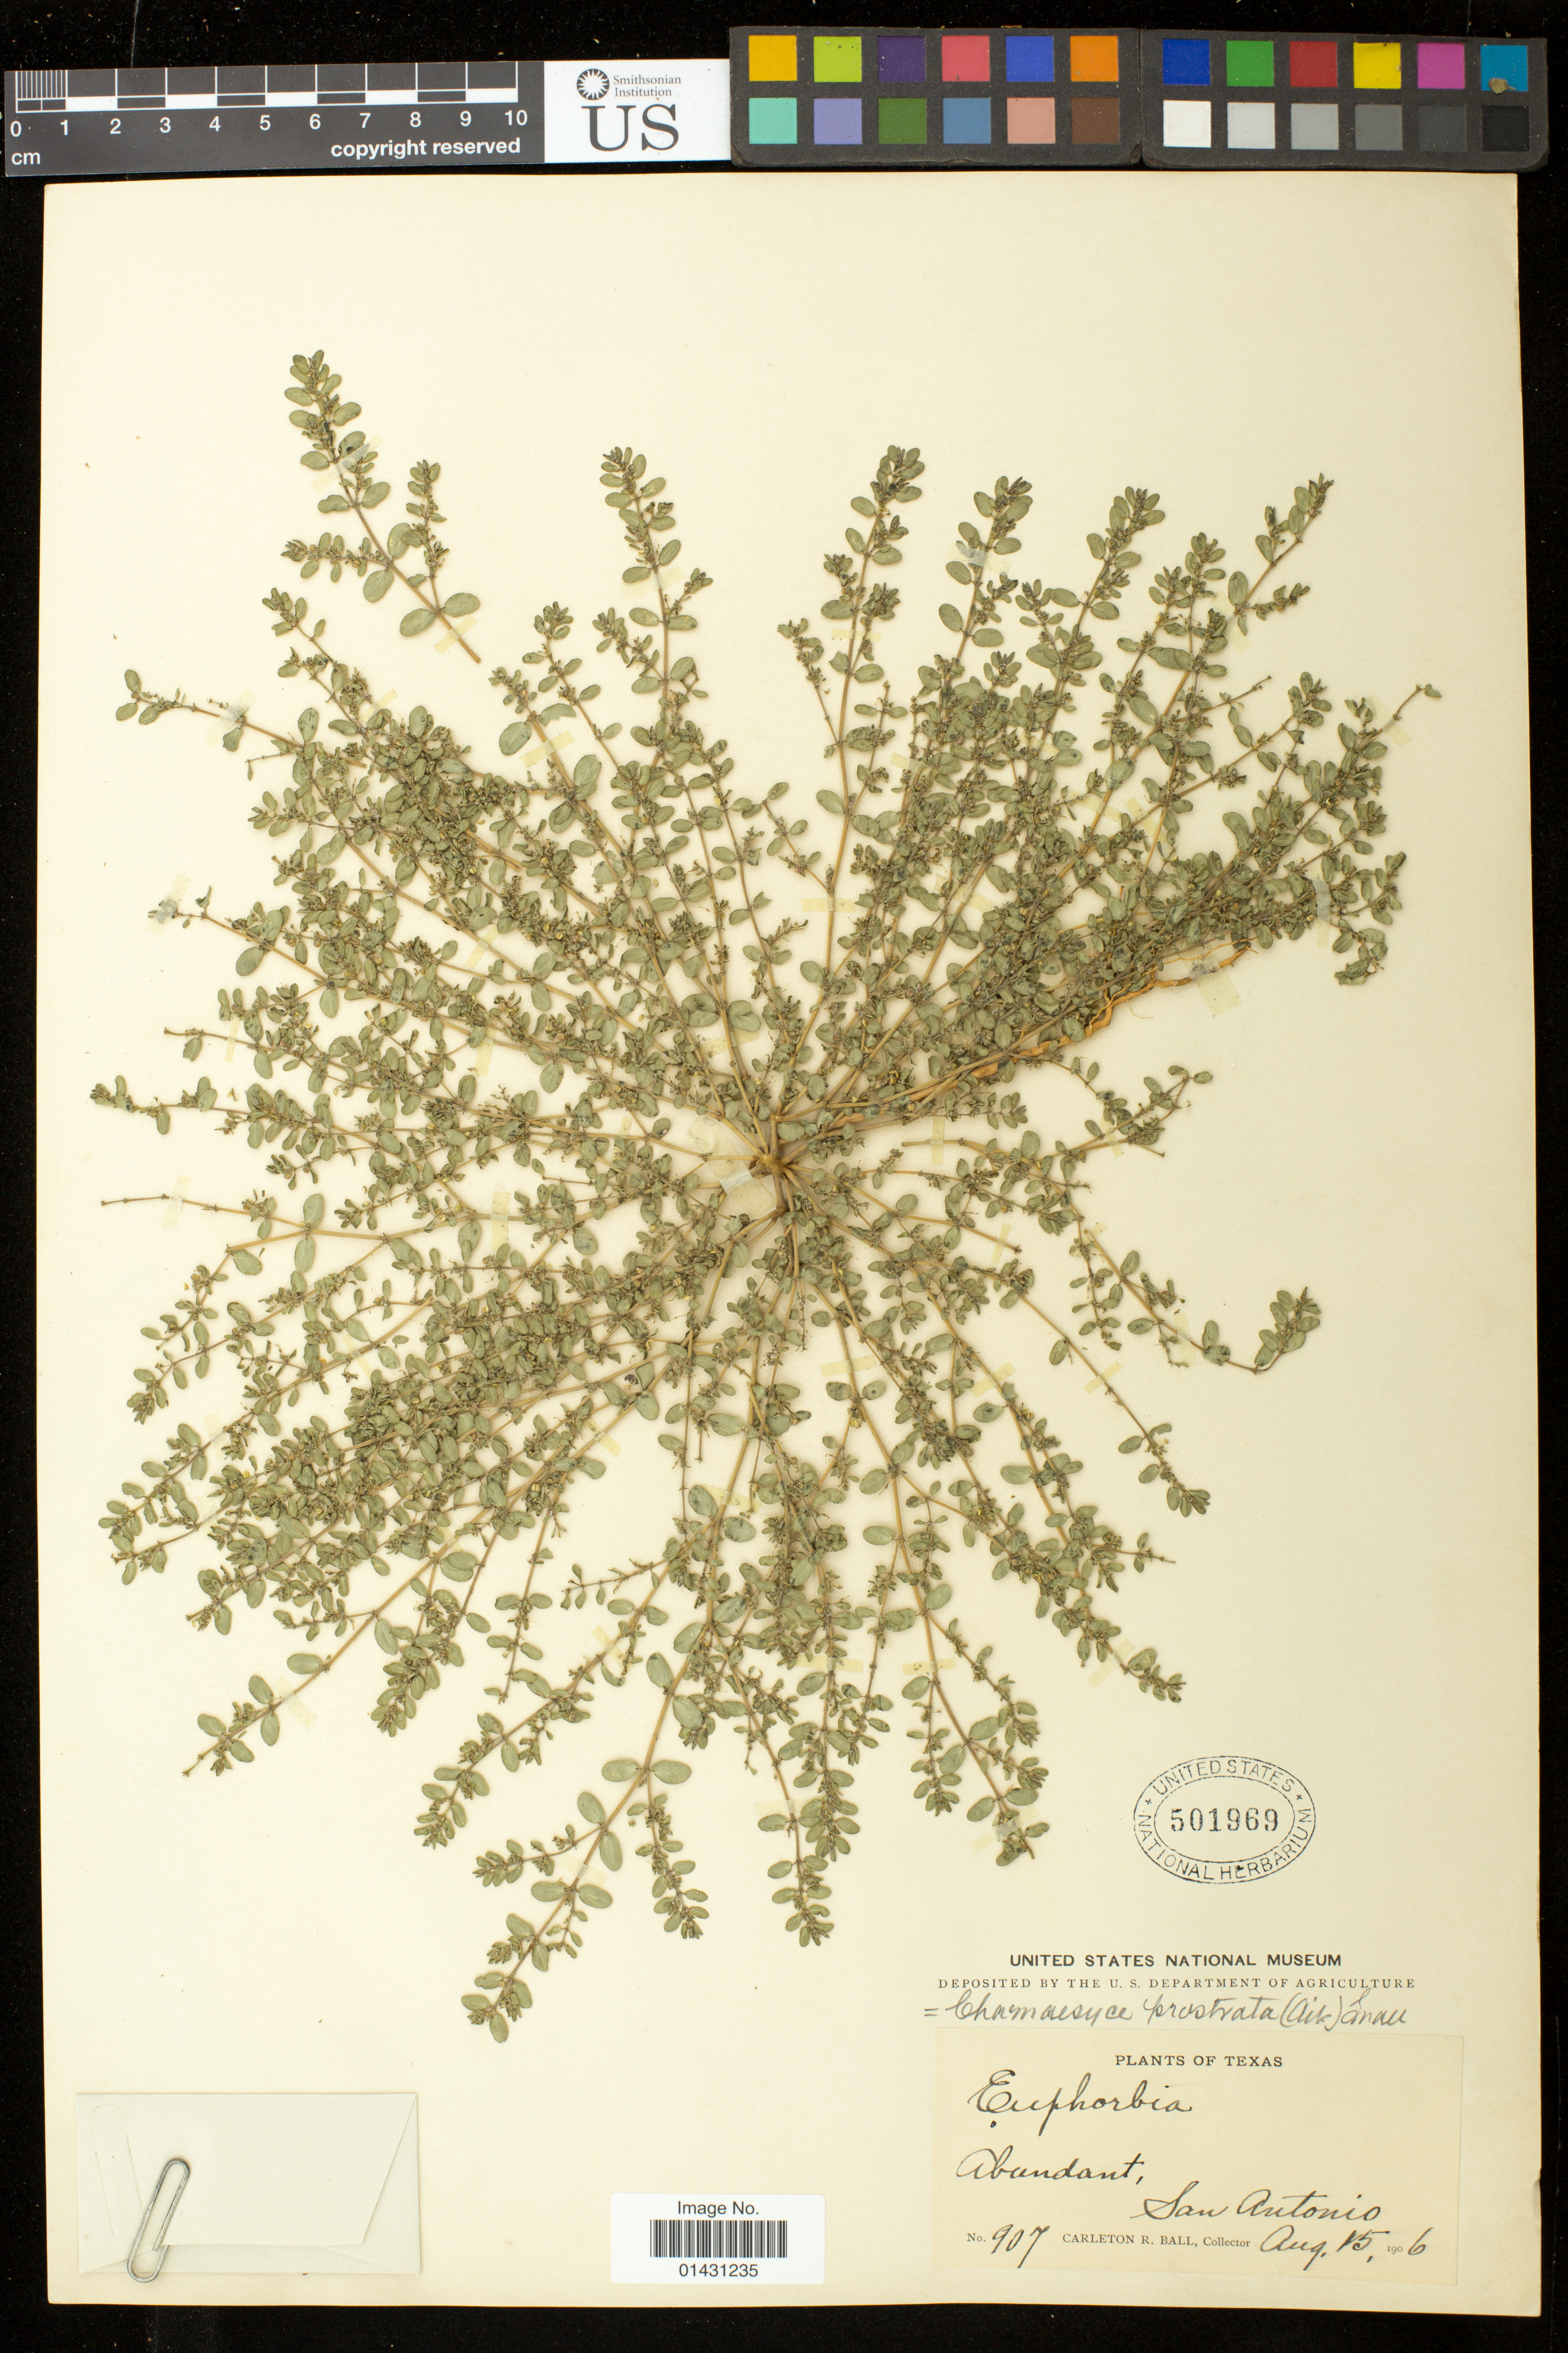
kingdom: Plantae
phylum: Tracheophyta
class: Magnoliopsida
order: Malpighiales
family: Euphorbiaceae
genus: Euphorbia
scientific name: Euphorbia prostrata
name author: Aiton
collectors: C. R. Ball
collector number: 907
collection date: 1906-08-15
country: United States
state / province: Texas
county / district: Bexar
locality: San Antonio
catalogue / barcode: US 501969